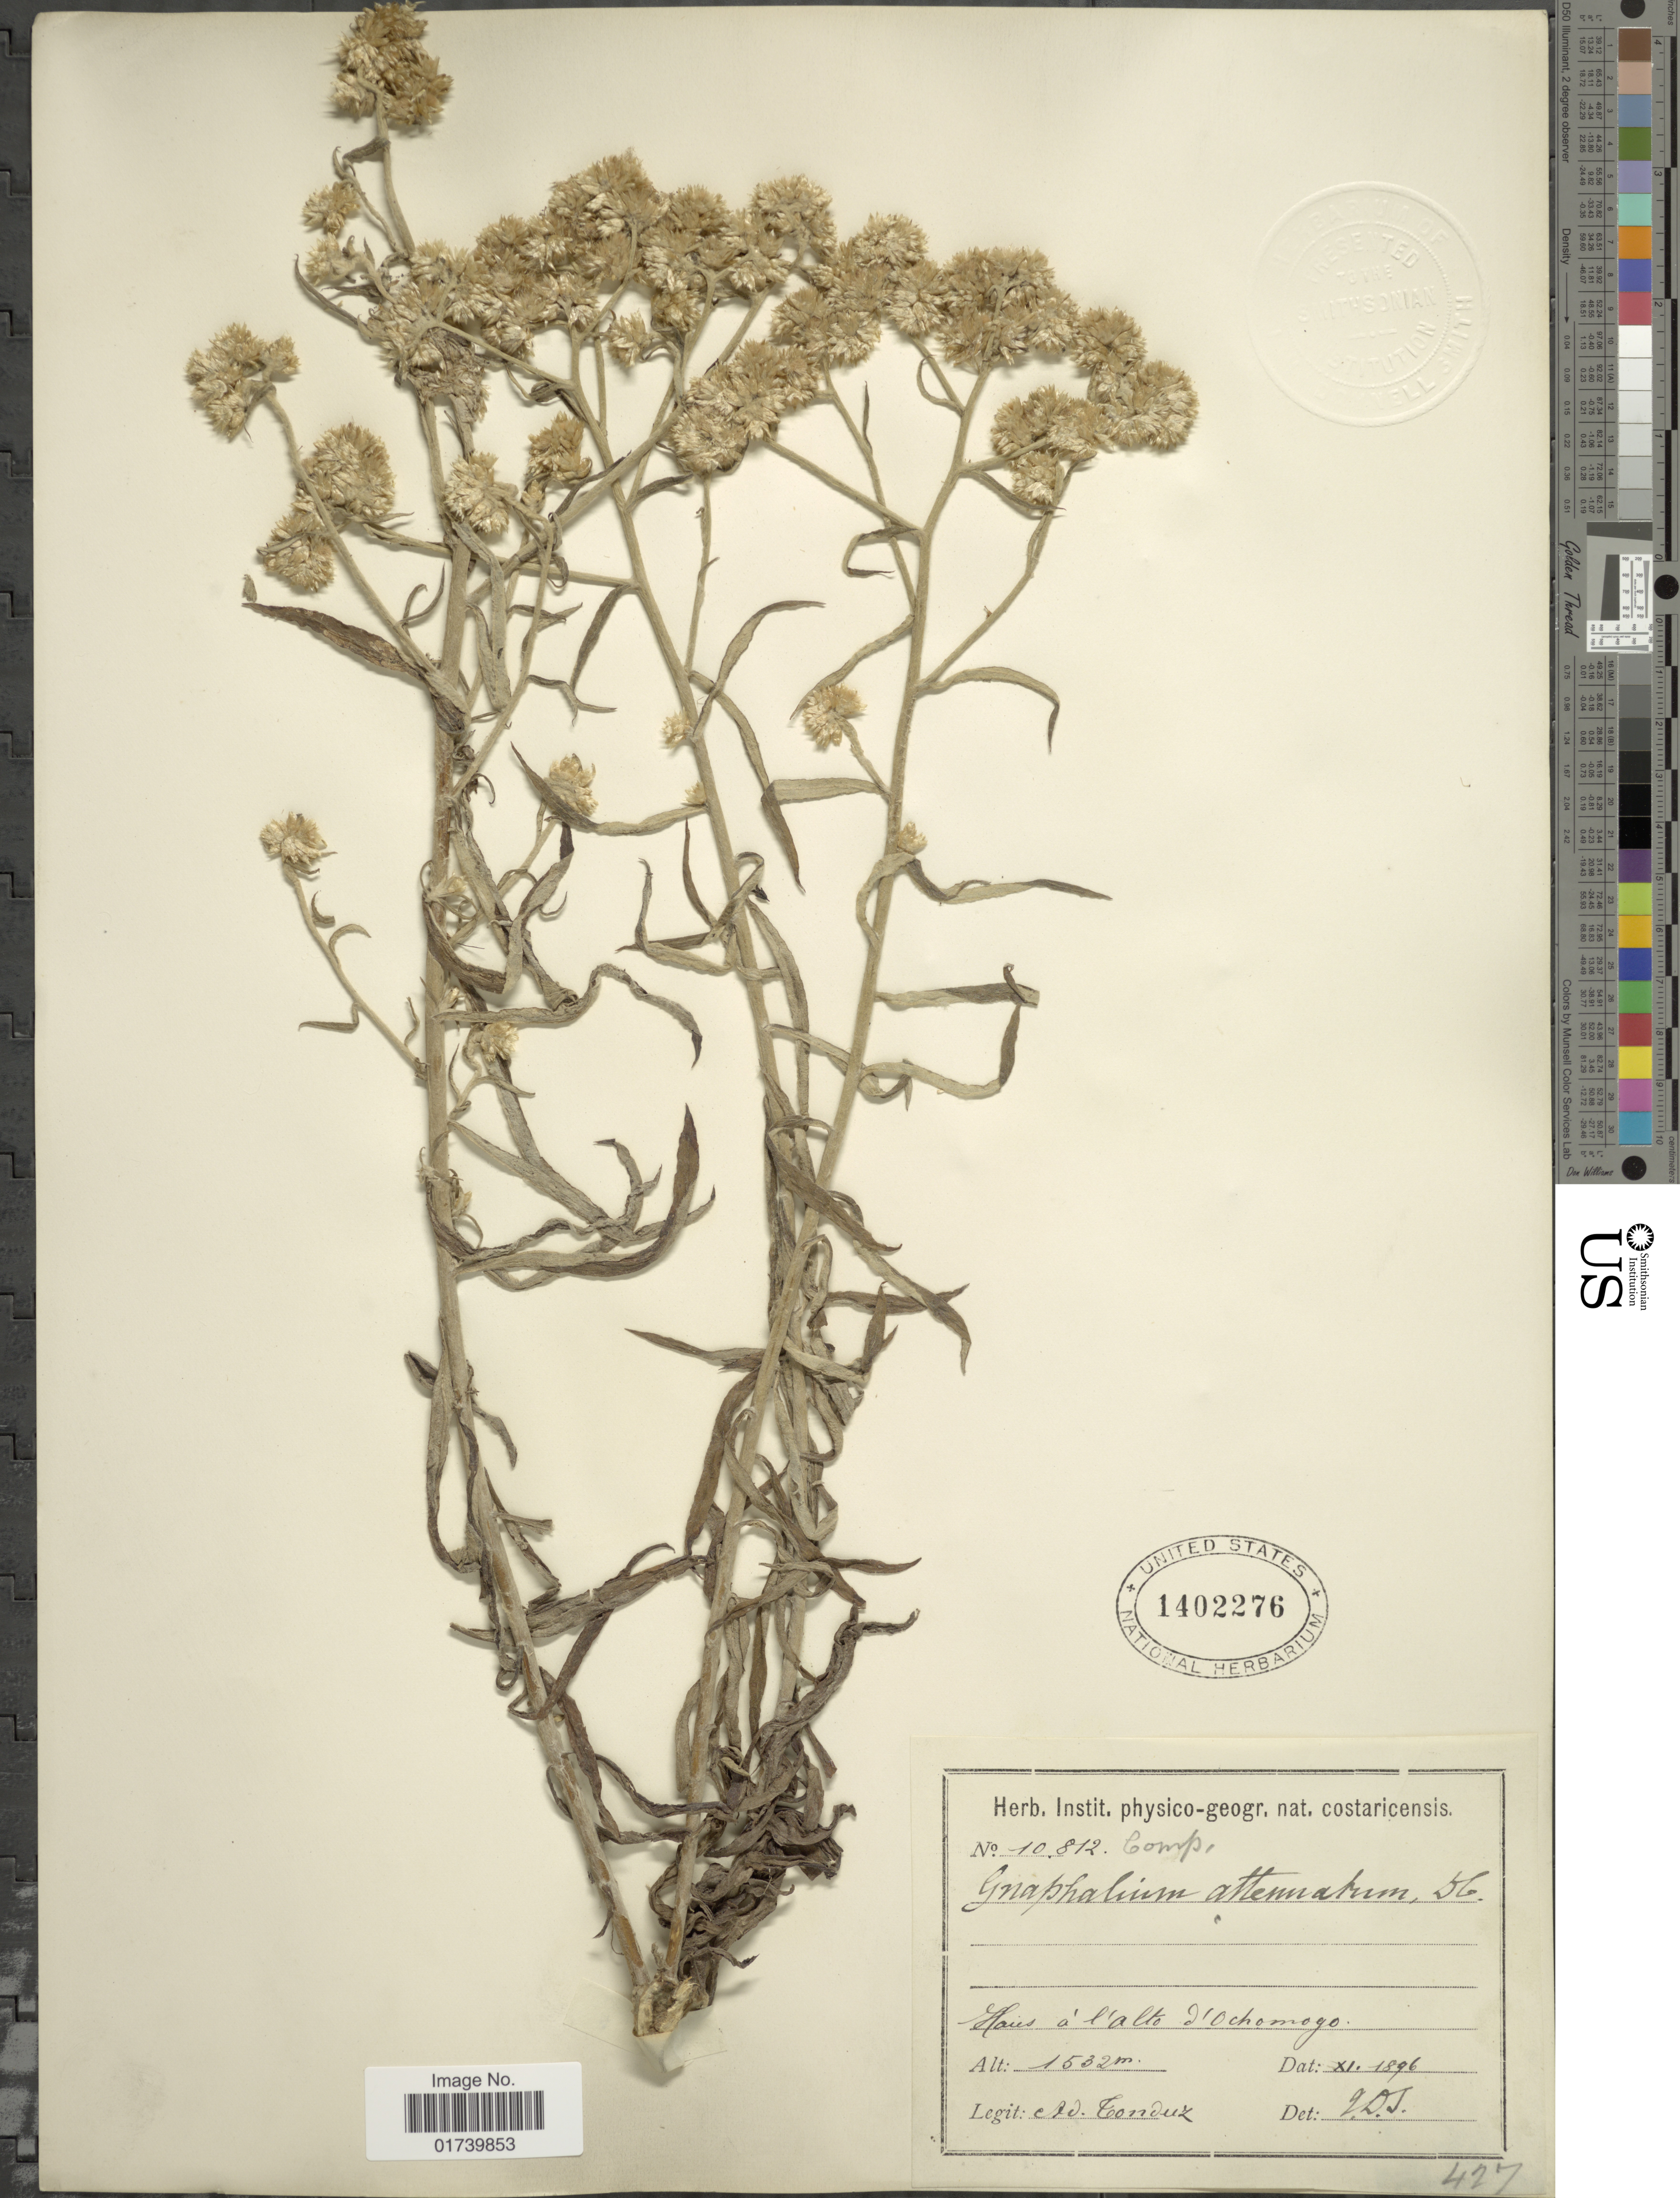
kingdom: Plantae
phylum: Tracheophyta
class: Magnoliopsida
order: Asterales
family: Asteraceae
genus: Pseudognaphalium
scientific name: Pseudognaphalium attenuatum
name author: (DC.) Anderb.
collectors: A. Tonduz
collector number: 10812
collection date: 1896-11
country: Costa Rica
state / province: Cartago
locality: Haus a l'alto d'Ochomogo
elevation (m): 1532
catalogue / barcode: US 1402276